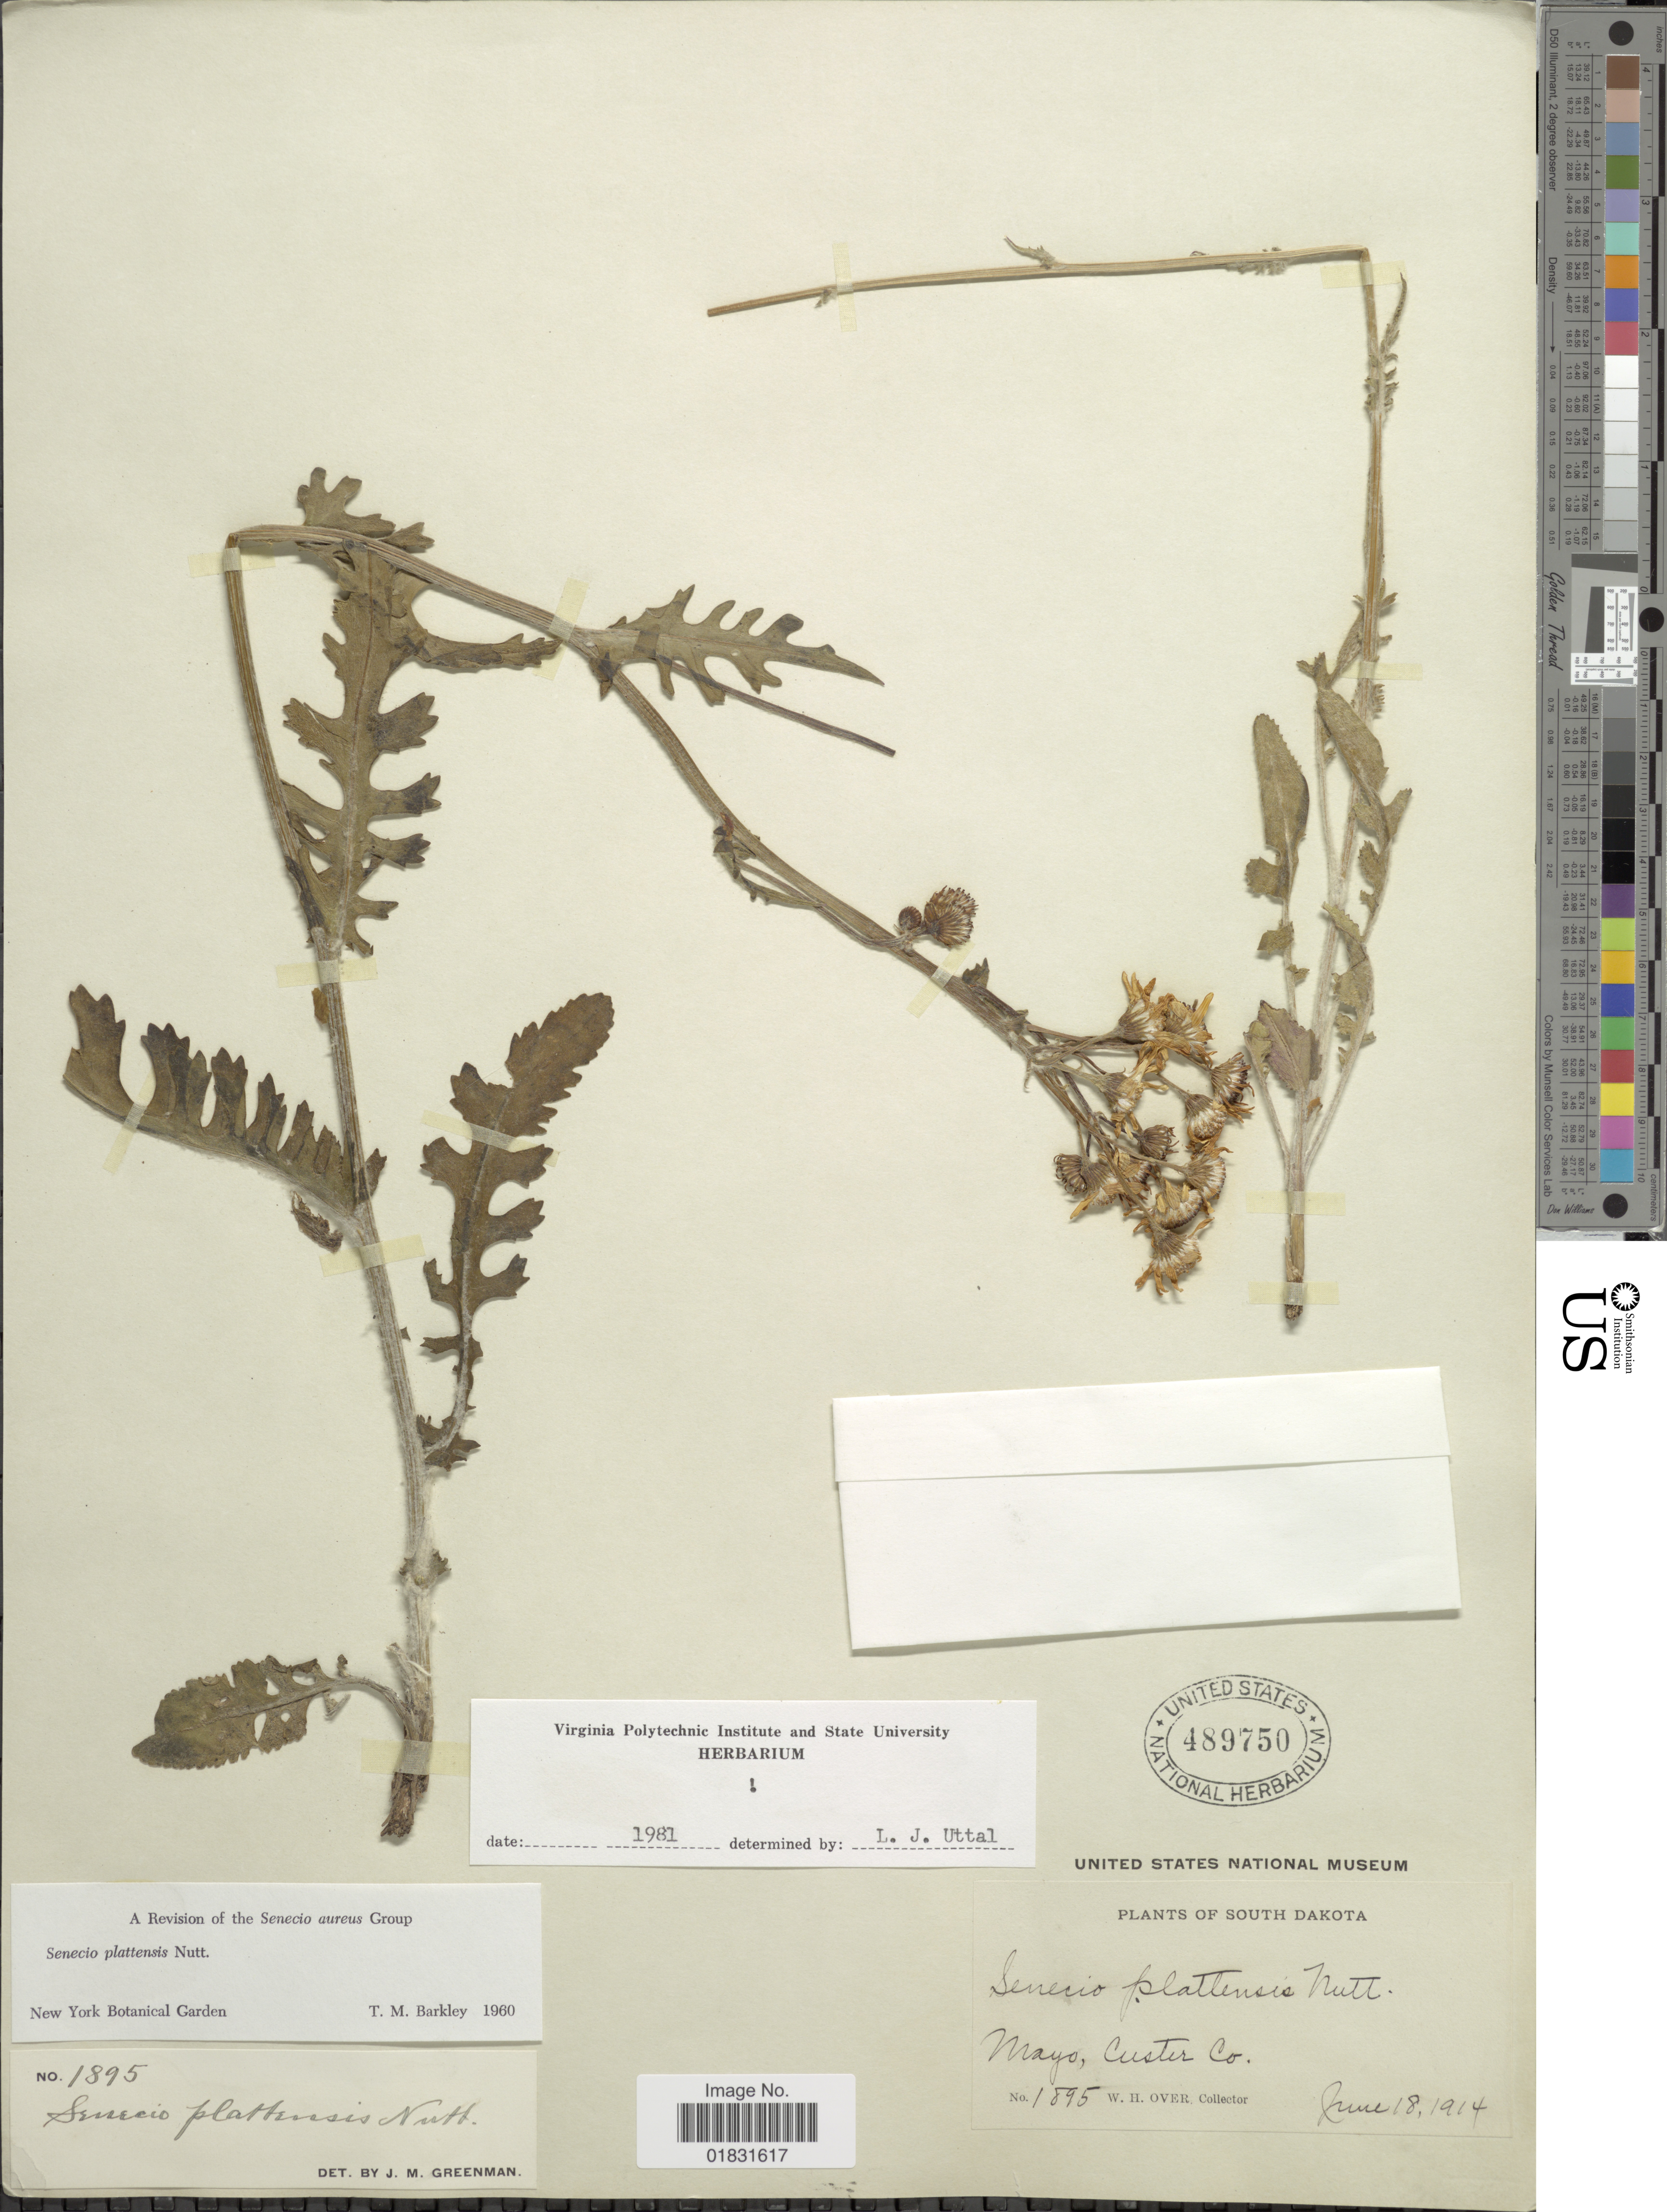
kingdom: Plantae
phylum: Tracheophyta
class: Magnoliopsida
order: Asterales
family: Asteraceae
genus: Packera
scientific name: Packera plattensis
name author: W.A. Weber & Á. Löve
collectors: W. Over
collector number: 1895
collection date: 1914-06-18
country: United States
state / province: South Dakota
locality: Mayo, Custer Co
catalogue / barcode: US 489750